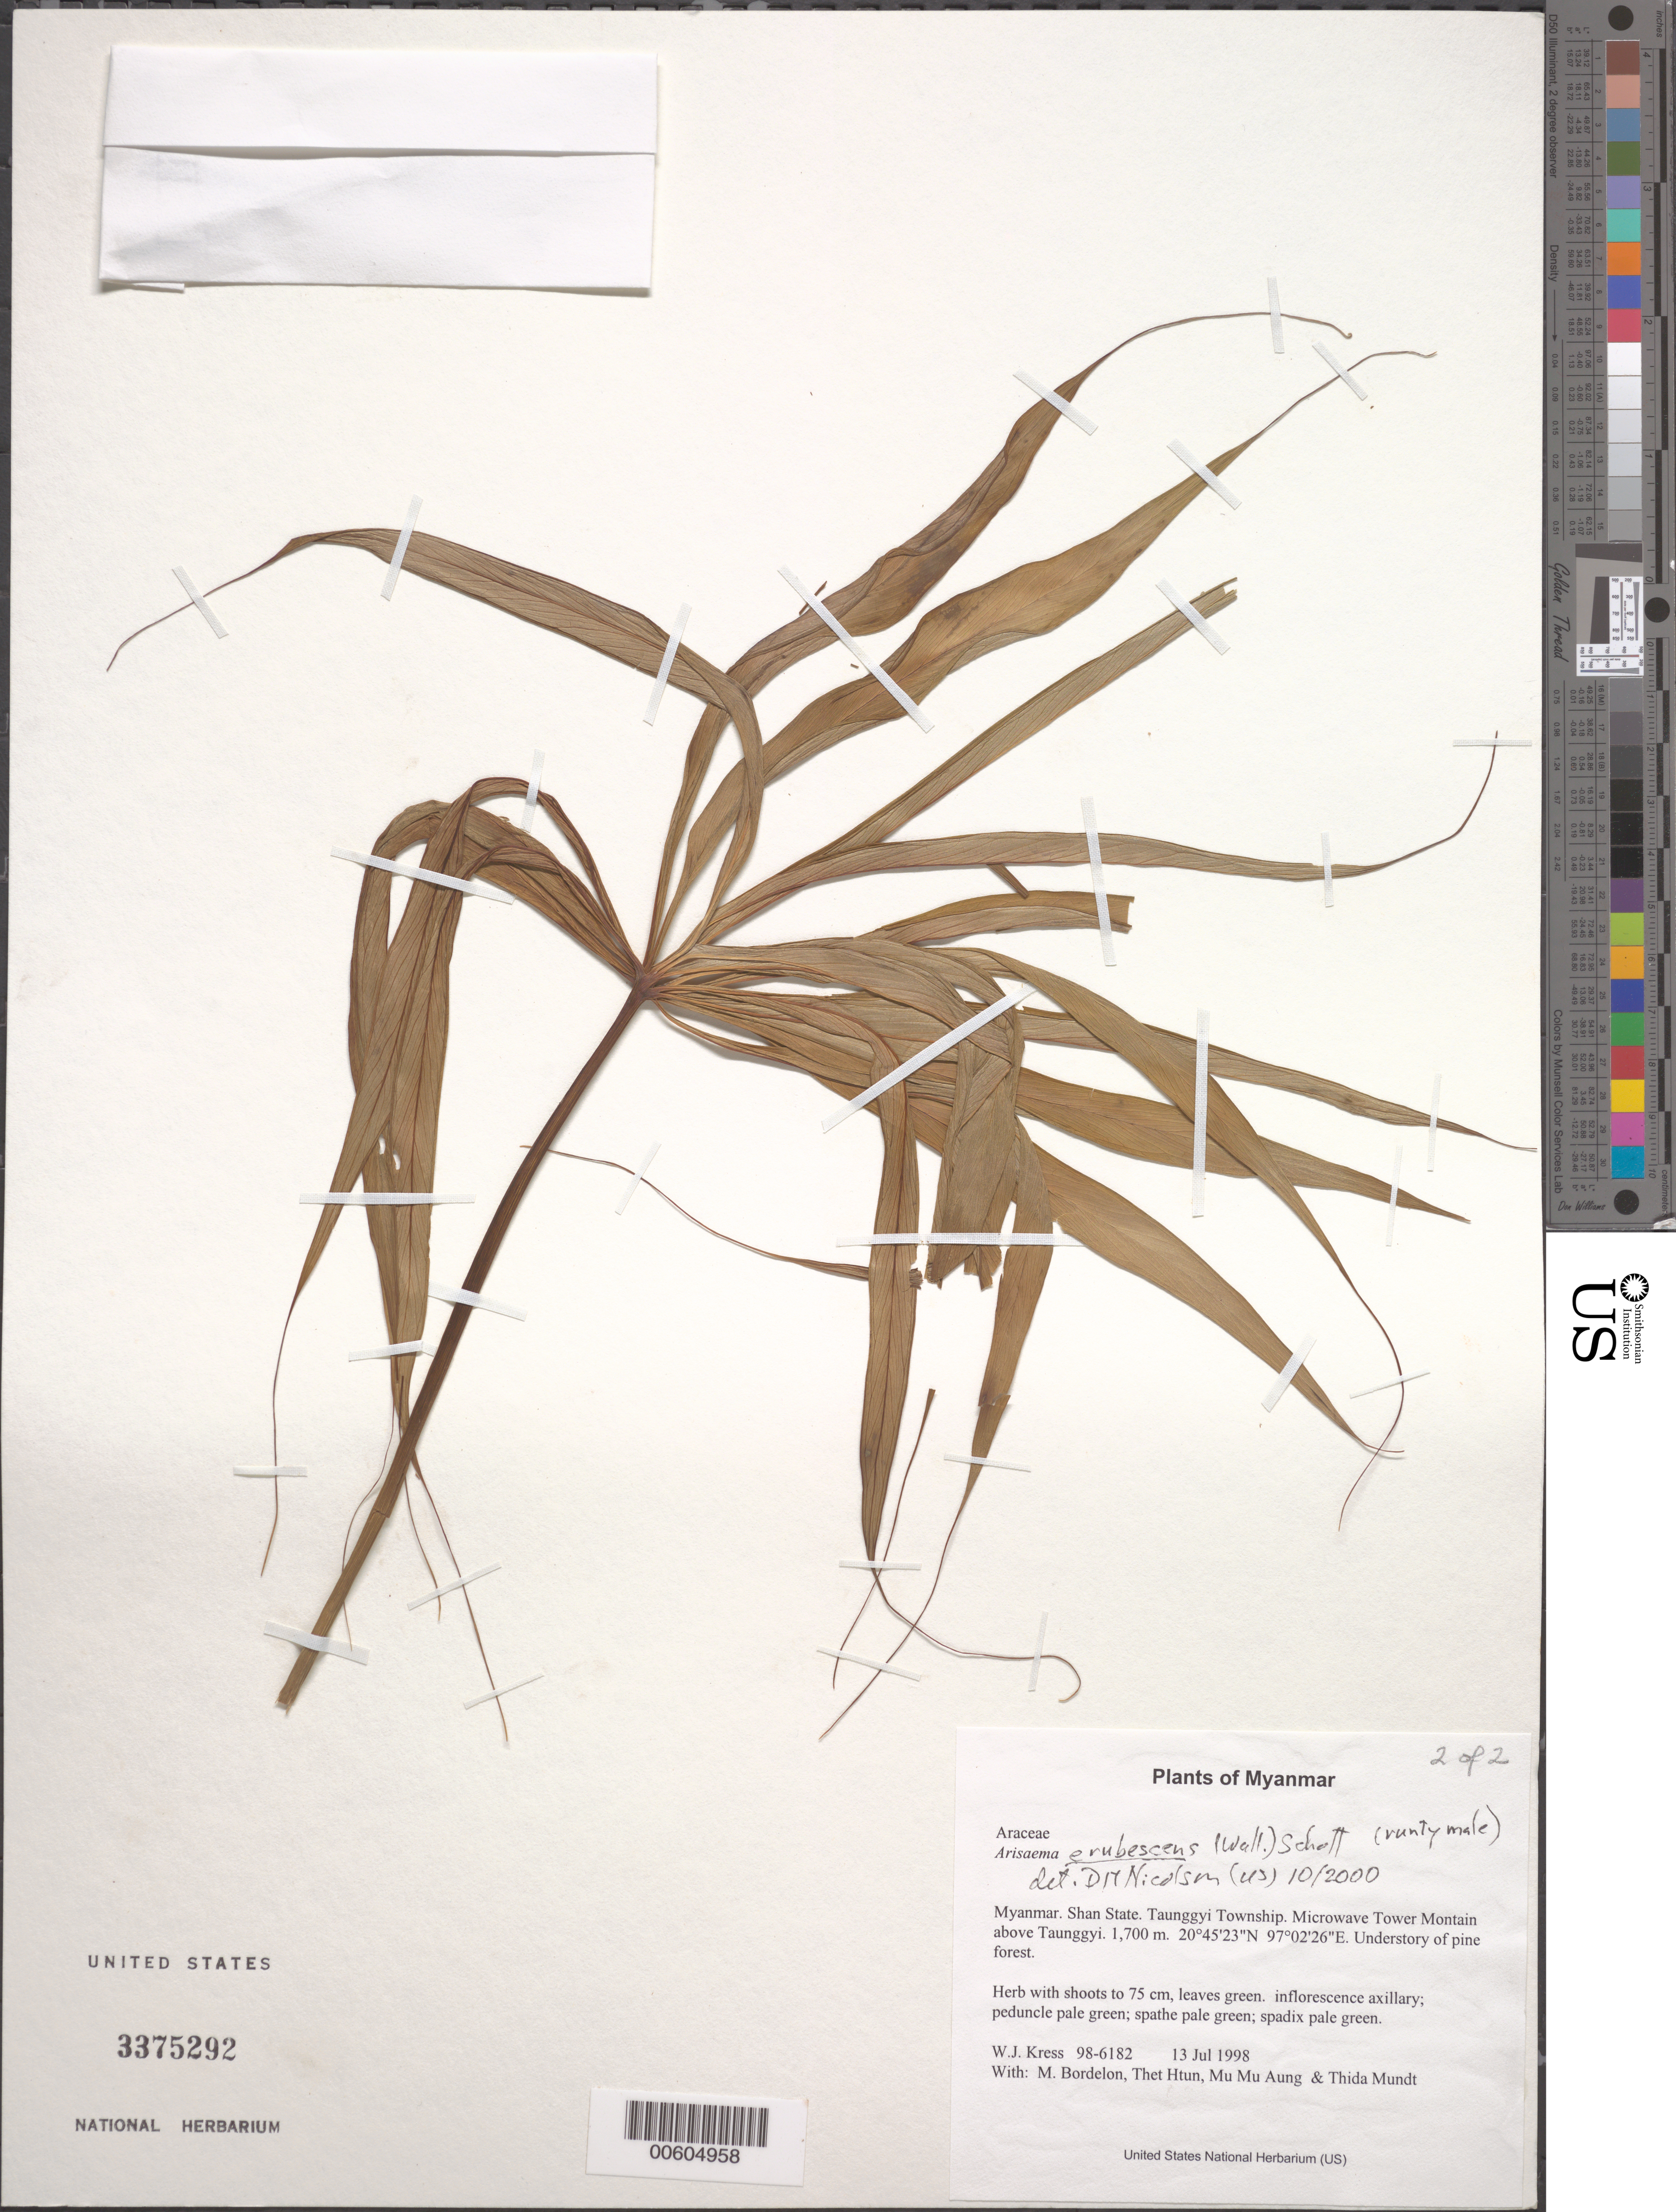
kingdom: Plantae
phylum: Tracheophyta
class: Liliopsida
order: Alismatales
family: Araceae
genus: Arisaema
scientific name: Arisaema erubescens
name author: (Wall.) Schott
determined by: Nicolson, Dan H.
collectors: W. J. Kress, M. Bordelon, Thet Htun, Mu Mu Aung & T. Mundt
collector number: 98-6182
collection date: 1998-07-13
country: Myanmar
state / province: Shan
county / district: Taunggyi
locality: Microwave Tower Mountain above Taunggyi.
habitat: Understory of pine forest.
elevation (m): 1700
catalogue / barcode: US 3375292